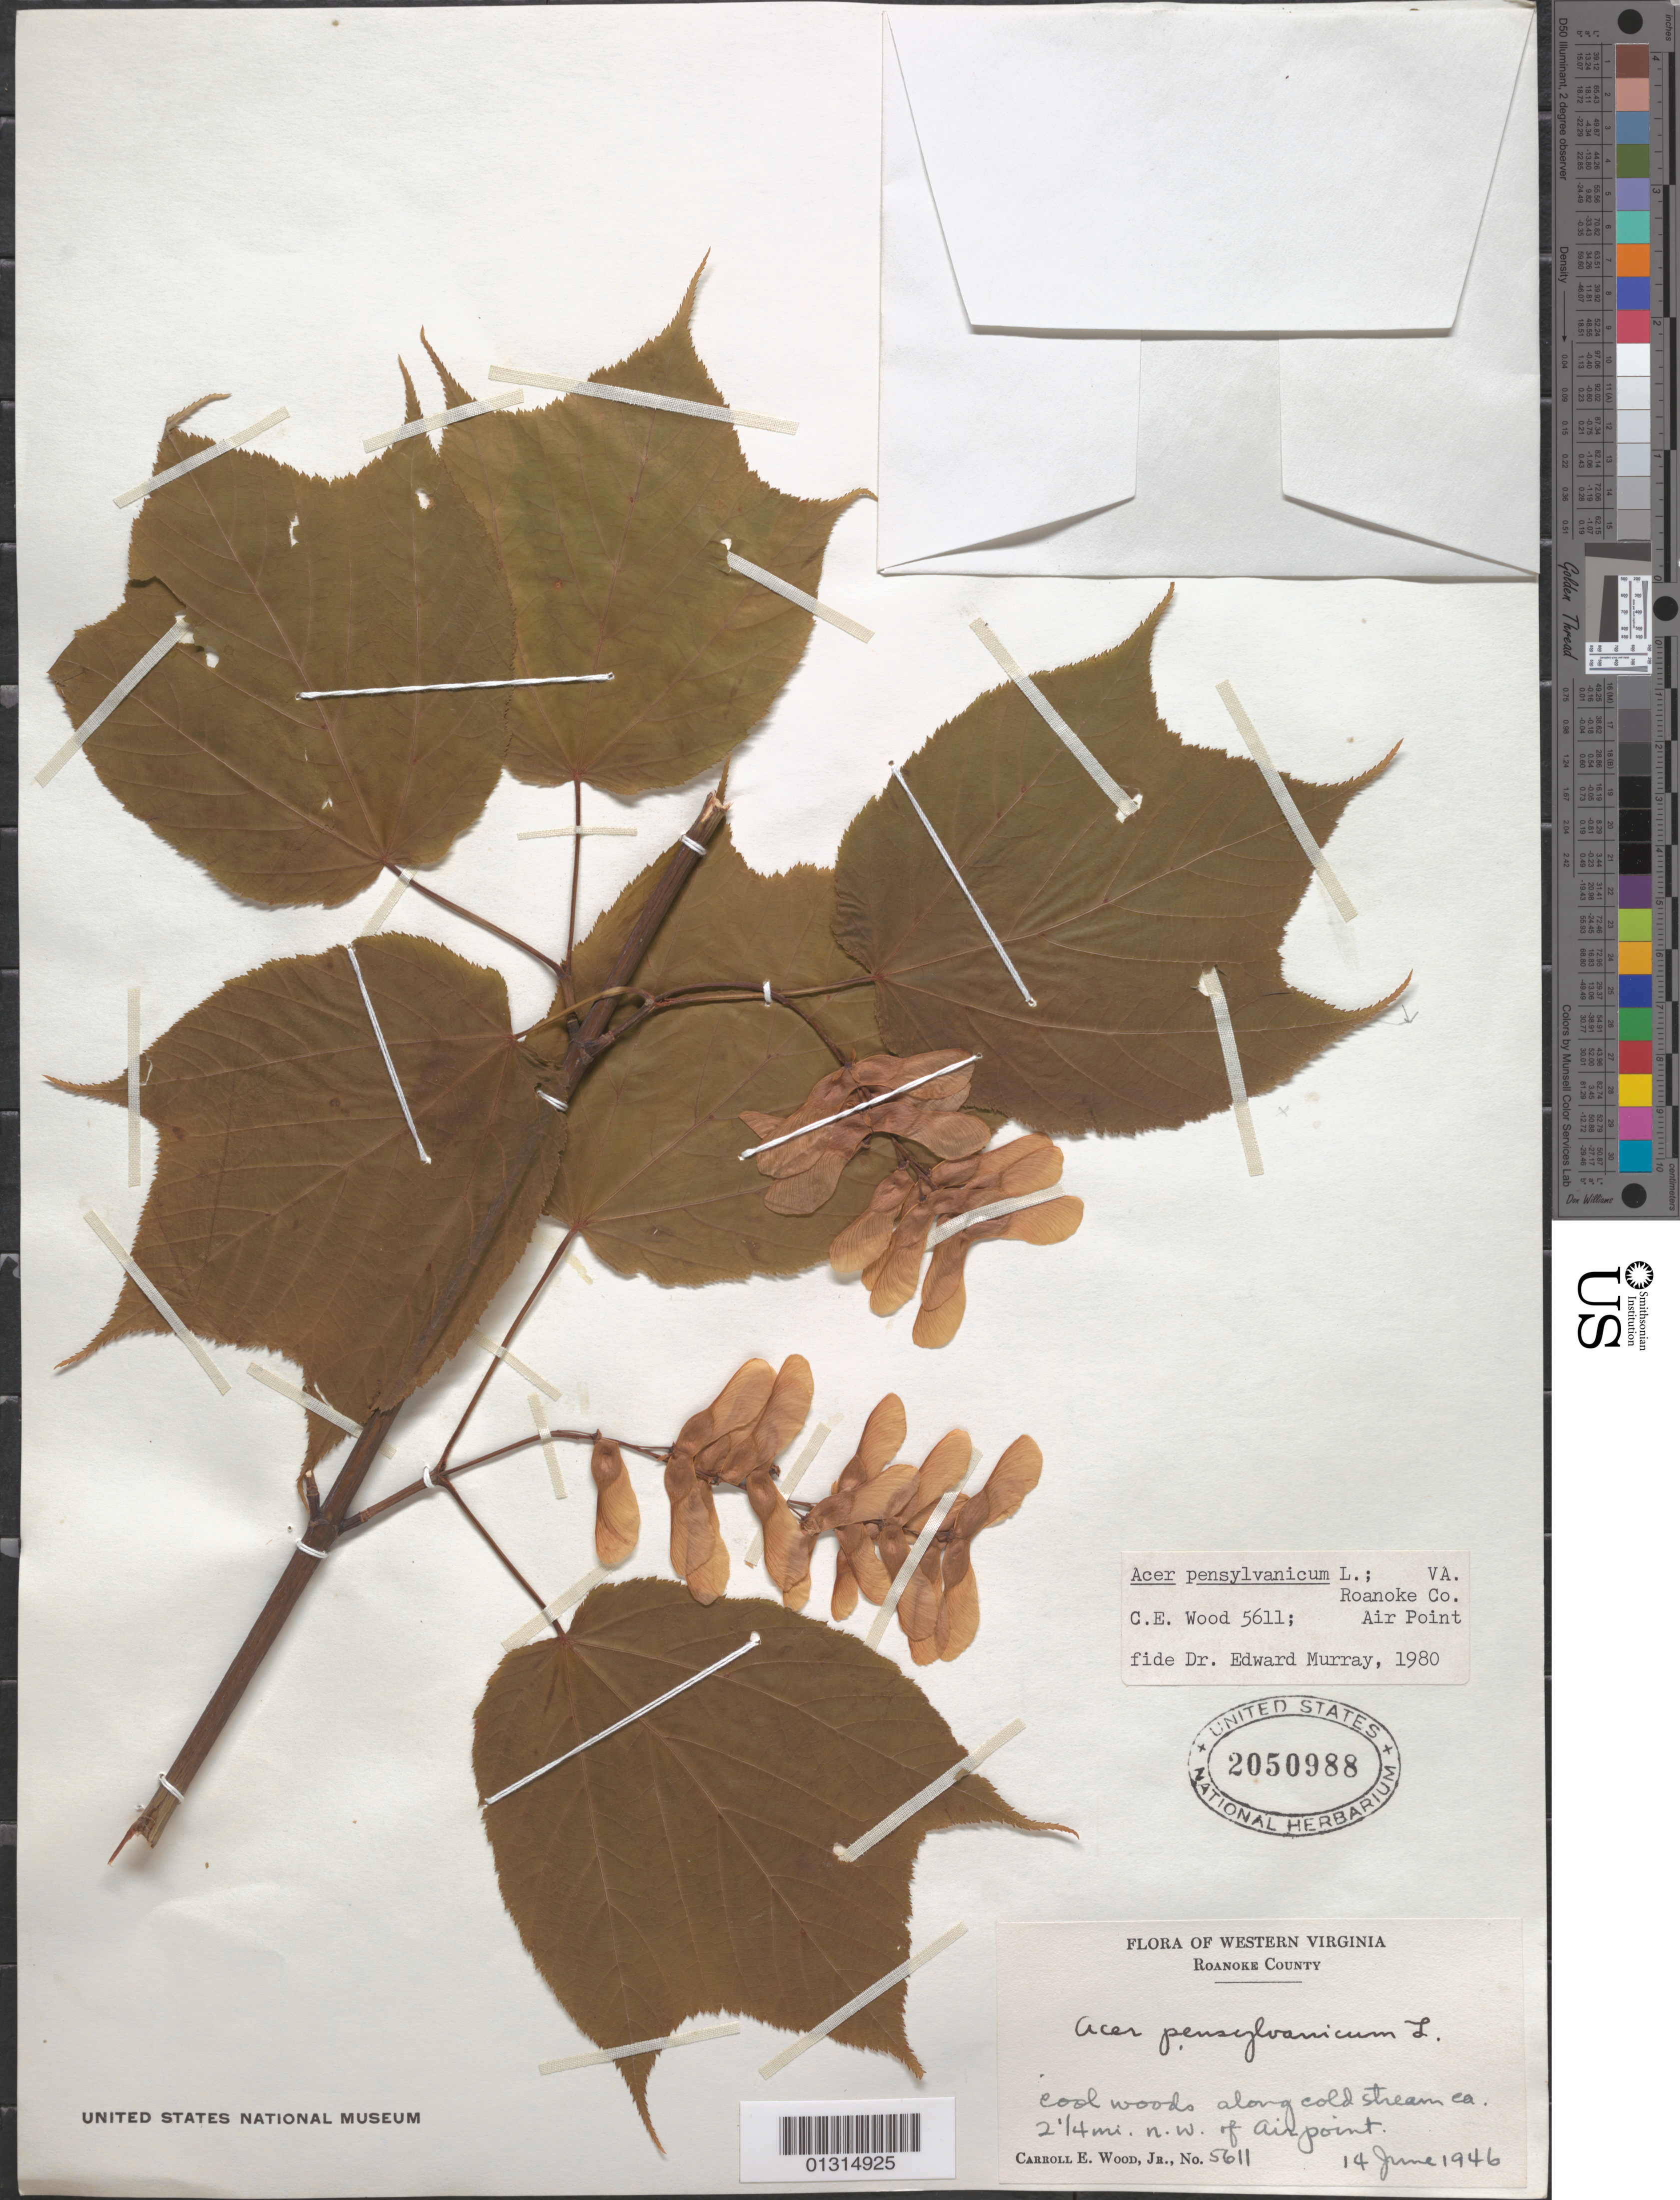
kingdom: Plantae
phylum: Tracheophyta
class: Magnoliopsida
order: Sapindales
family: Sapindaceae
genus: Acer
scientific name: Acer pensylvanicum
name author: L.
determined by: Murray, Edward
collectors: C. E. Wood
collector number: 5611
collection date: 1946-06-14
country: United States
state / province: Virginia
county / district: Roanoke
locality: Airpoint, stream about 2.25 miles NW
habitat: Cool woods along cold stream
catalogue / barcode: US 2050988